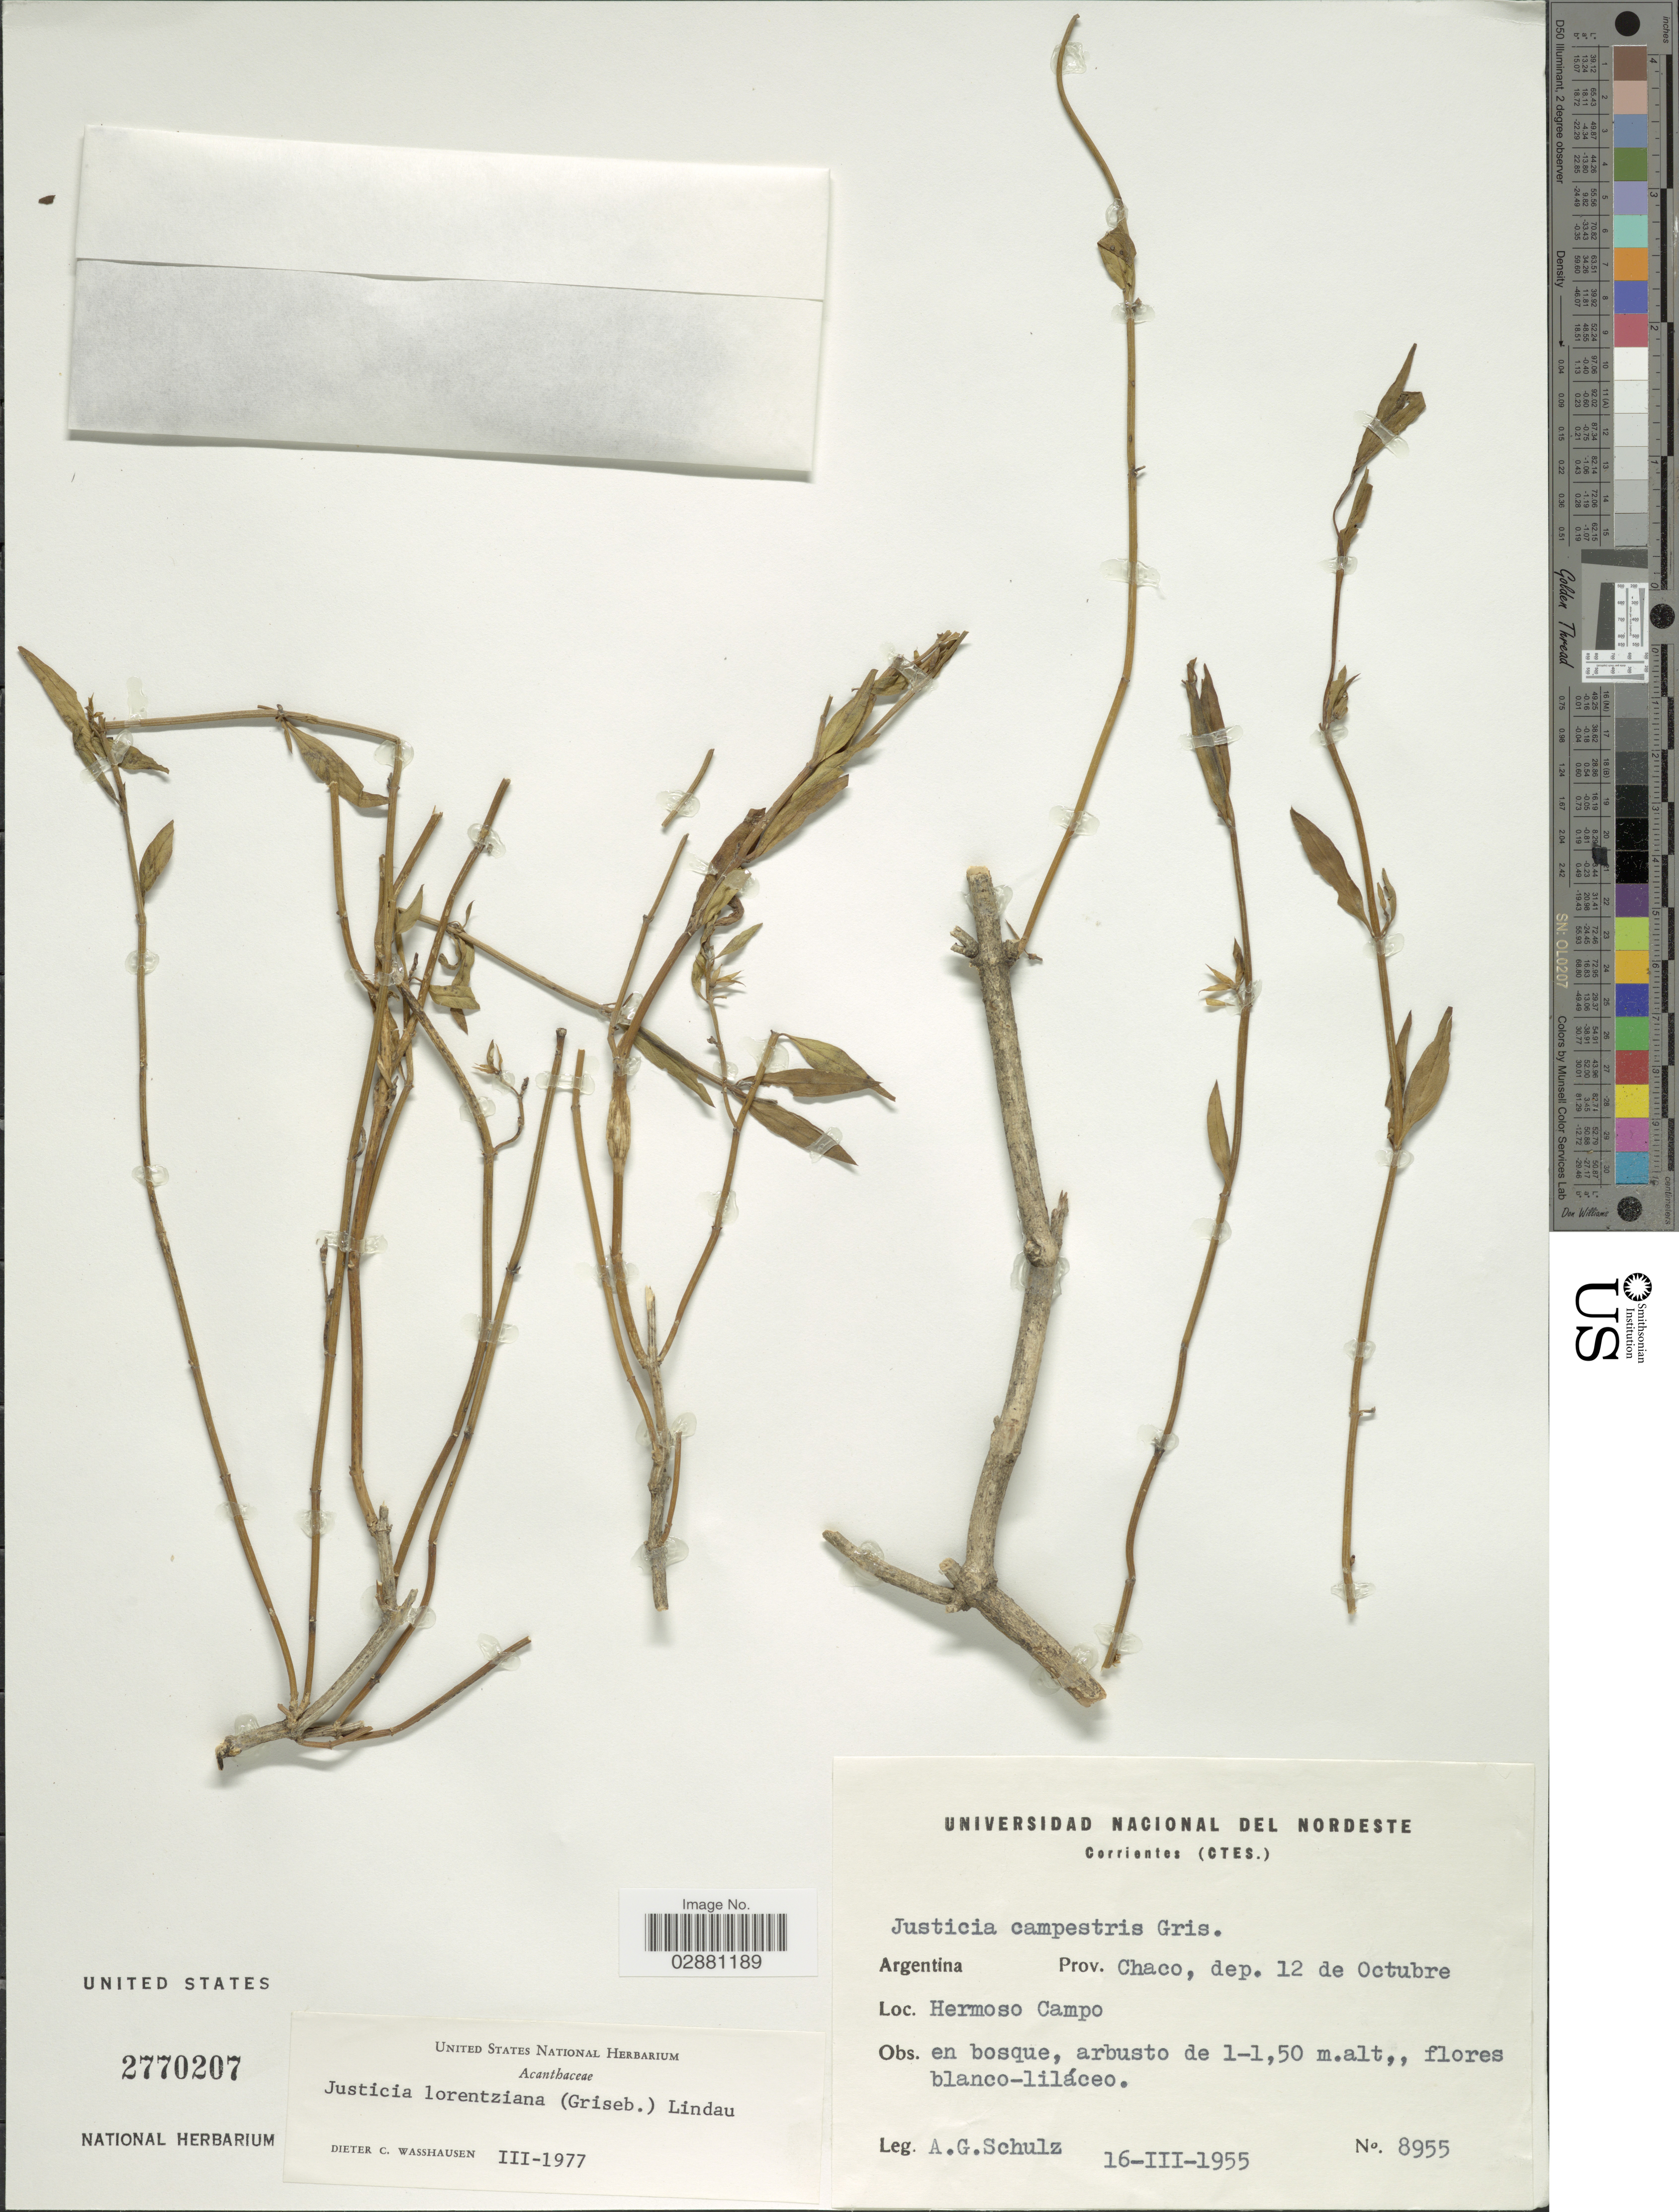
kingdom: Plantae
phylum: Tracheophyta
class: Magnoliopsida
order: Lamiales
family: Acanthaceae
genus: Justicia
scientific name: Justicia tweediana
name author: (Nees) Griseb.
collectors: A. G. Schulz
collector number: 8955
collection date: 1955-03-16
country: Argentina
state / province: Chaco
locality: Prov. Chaco, dep. 12 de Octubre, Hermoso Campo.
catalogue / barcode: US 2770207